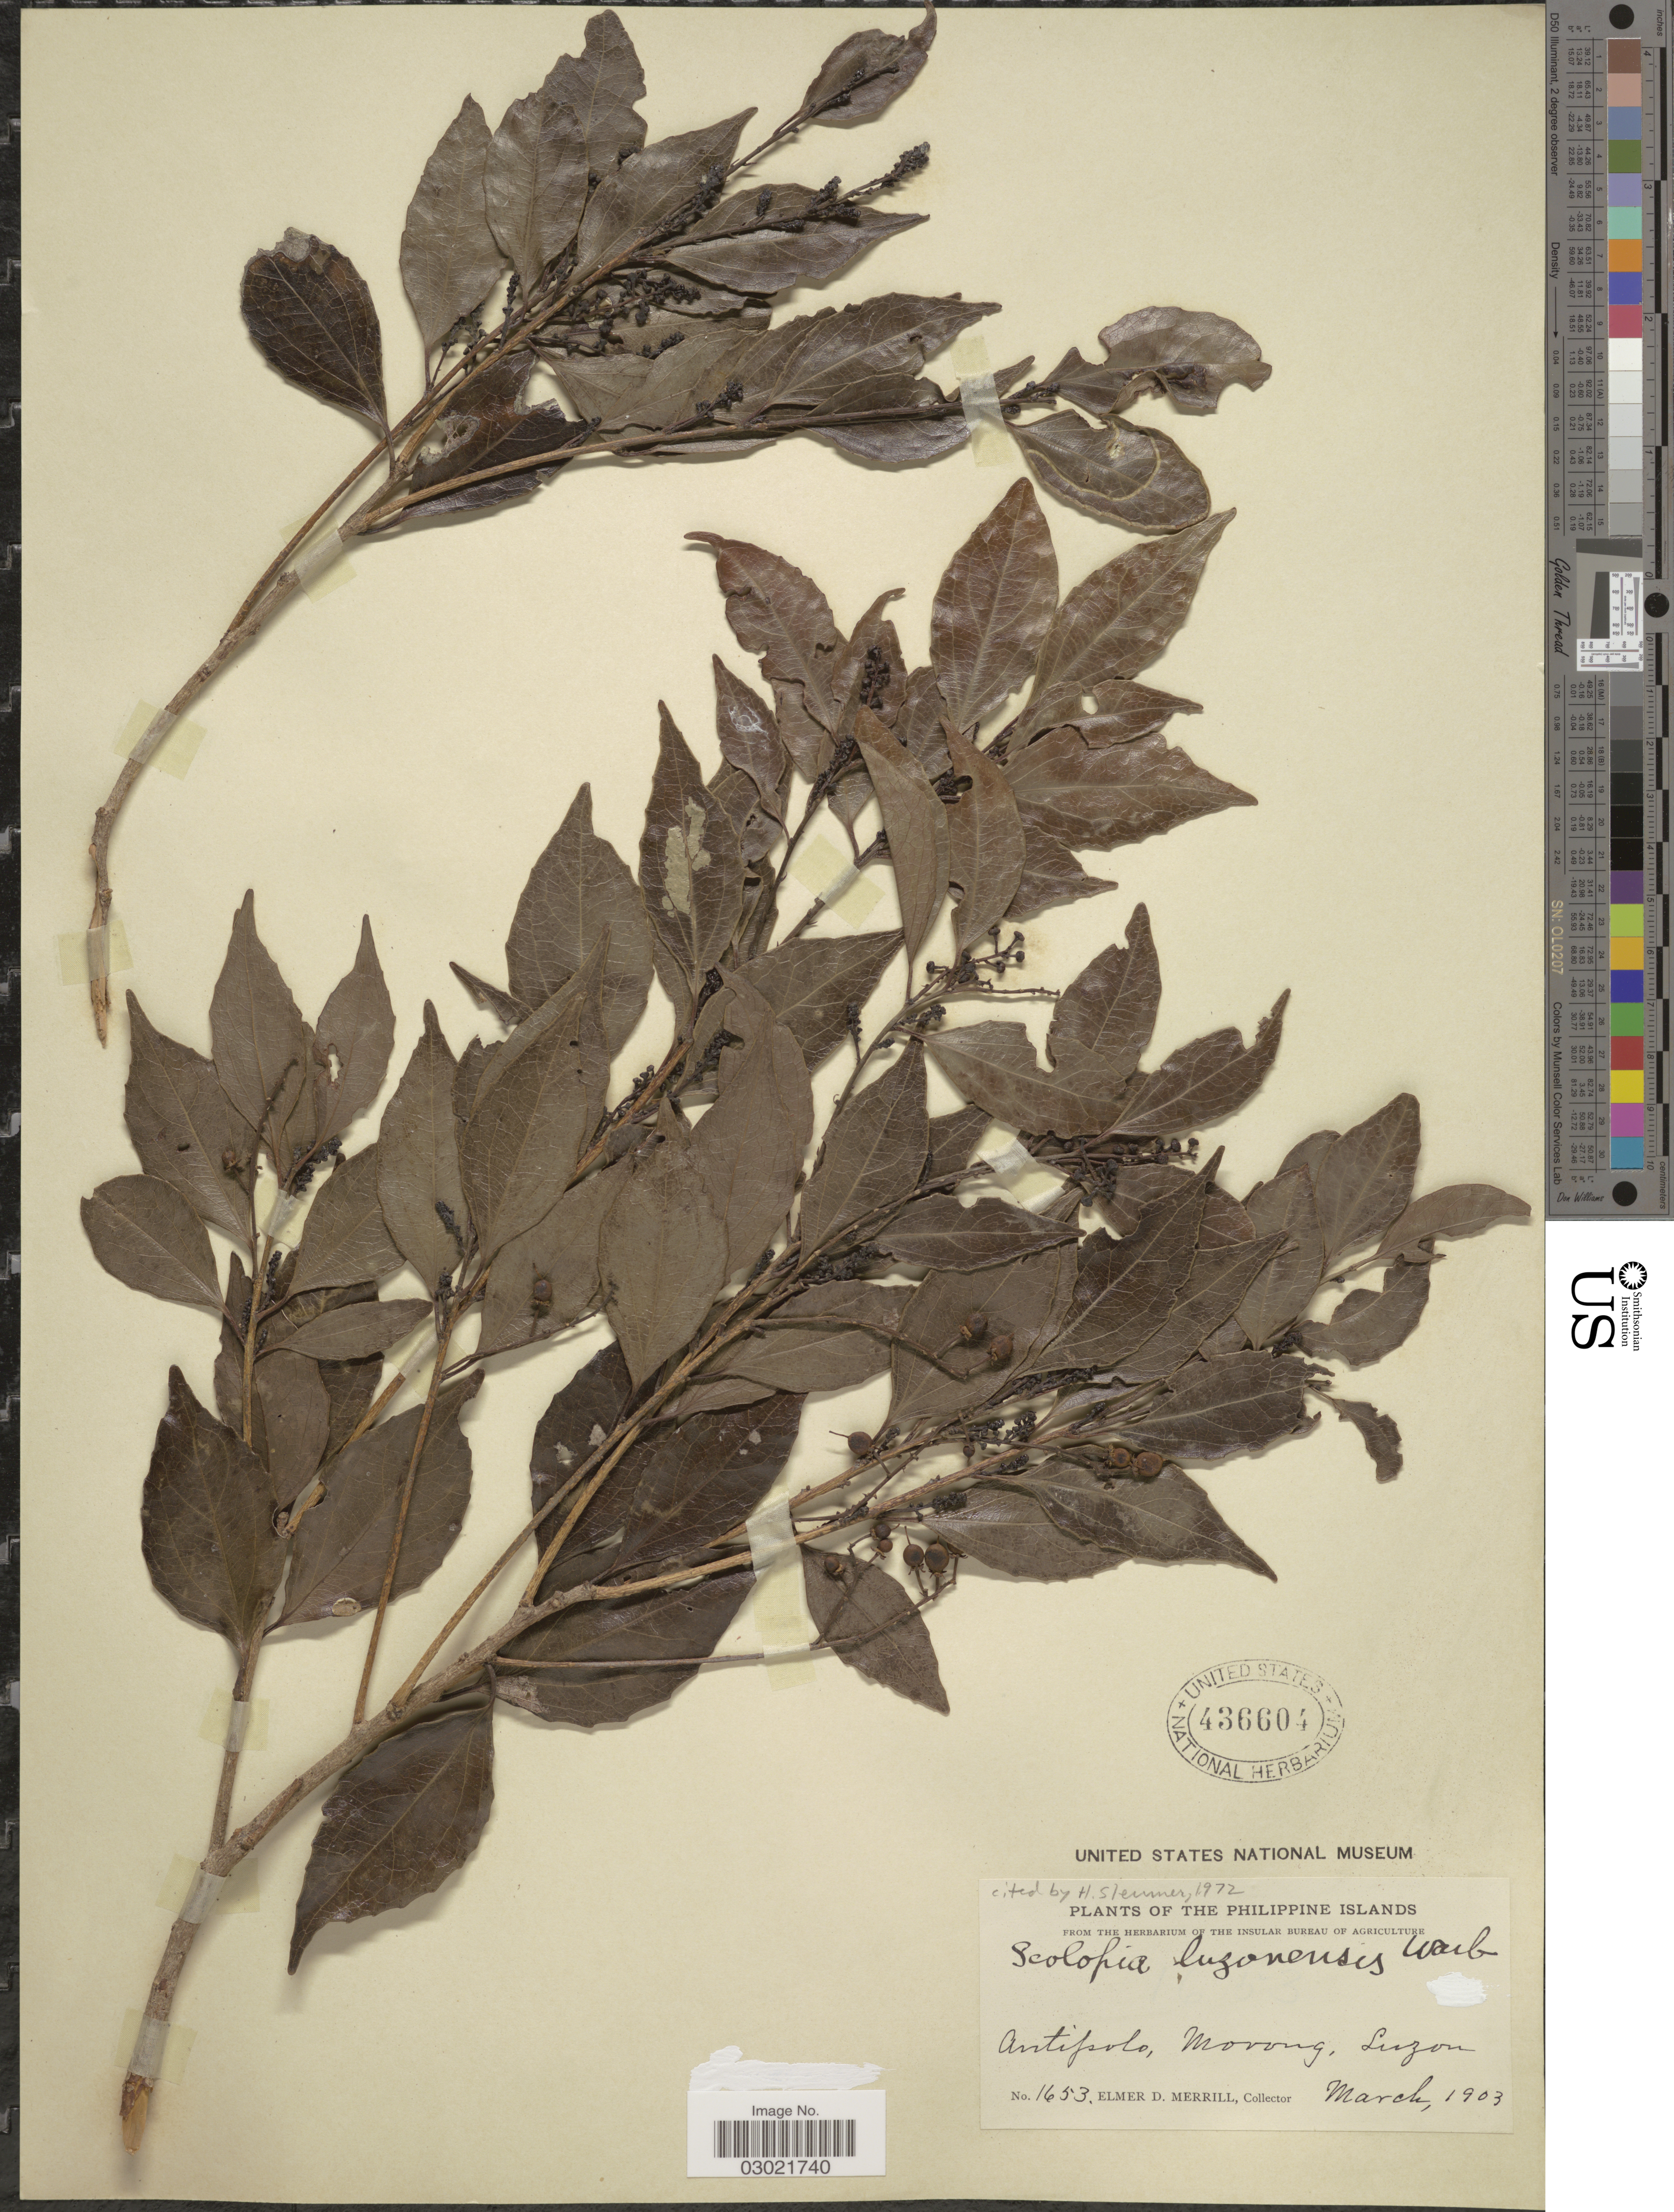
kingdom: Plantae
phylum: Tracheophyta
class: Magnoliopsida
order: Malpighiales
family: Salicaceae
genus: Scolopia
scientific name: Scolopia luzonensis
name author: (C. Presl) Warb.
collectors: E. D. Merrill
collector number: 1653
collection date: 1903-03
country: Philippines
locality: The Philippine Islands. Antipolo, Morong, Luzon.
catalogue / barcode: US 436604